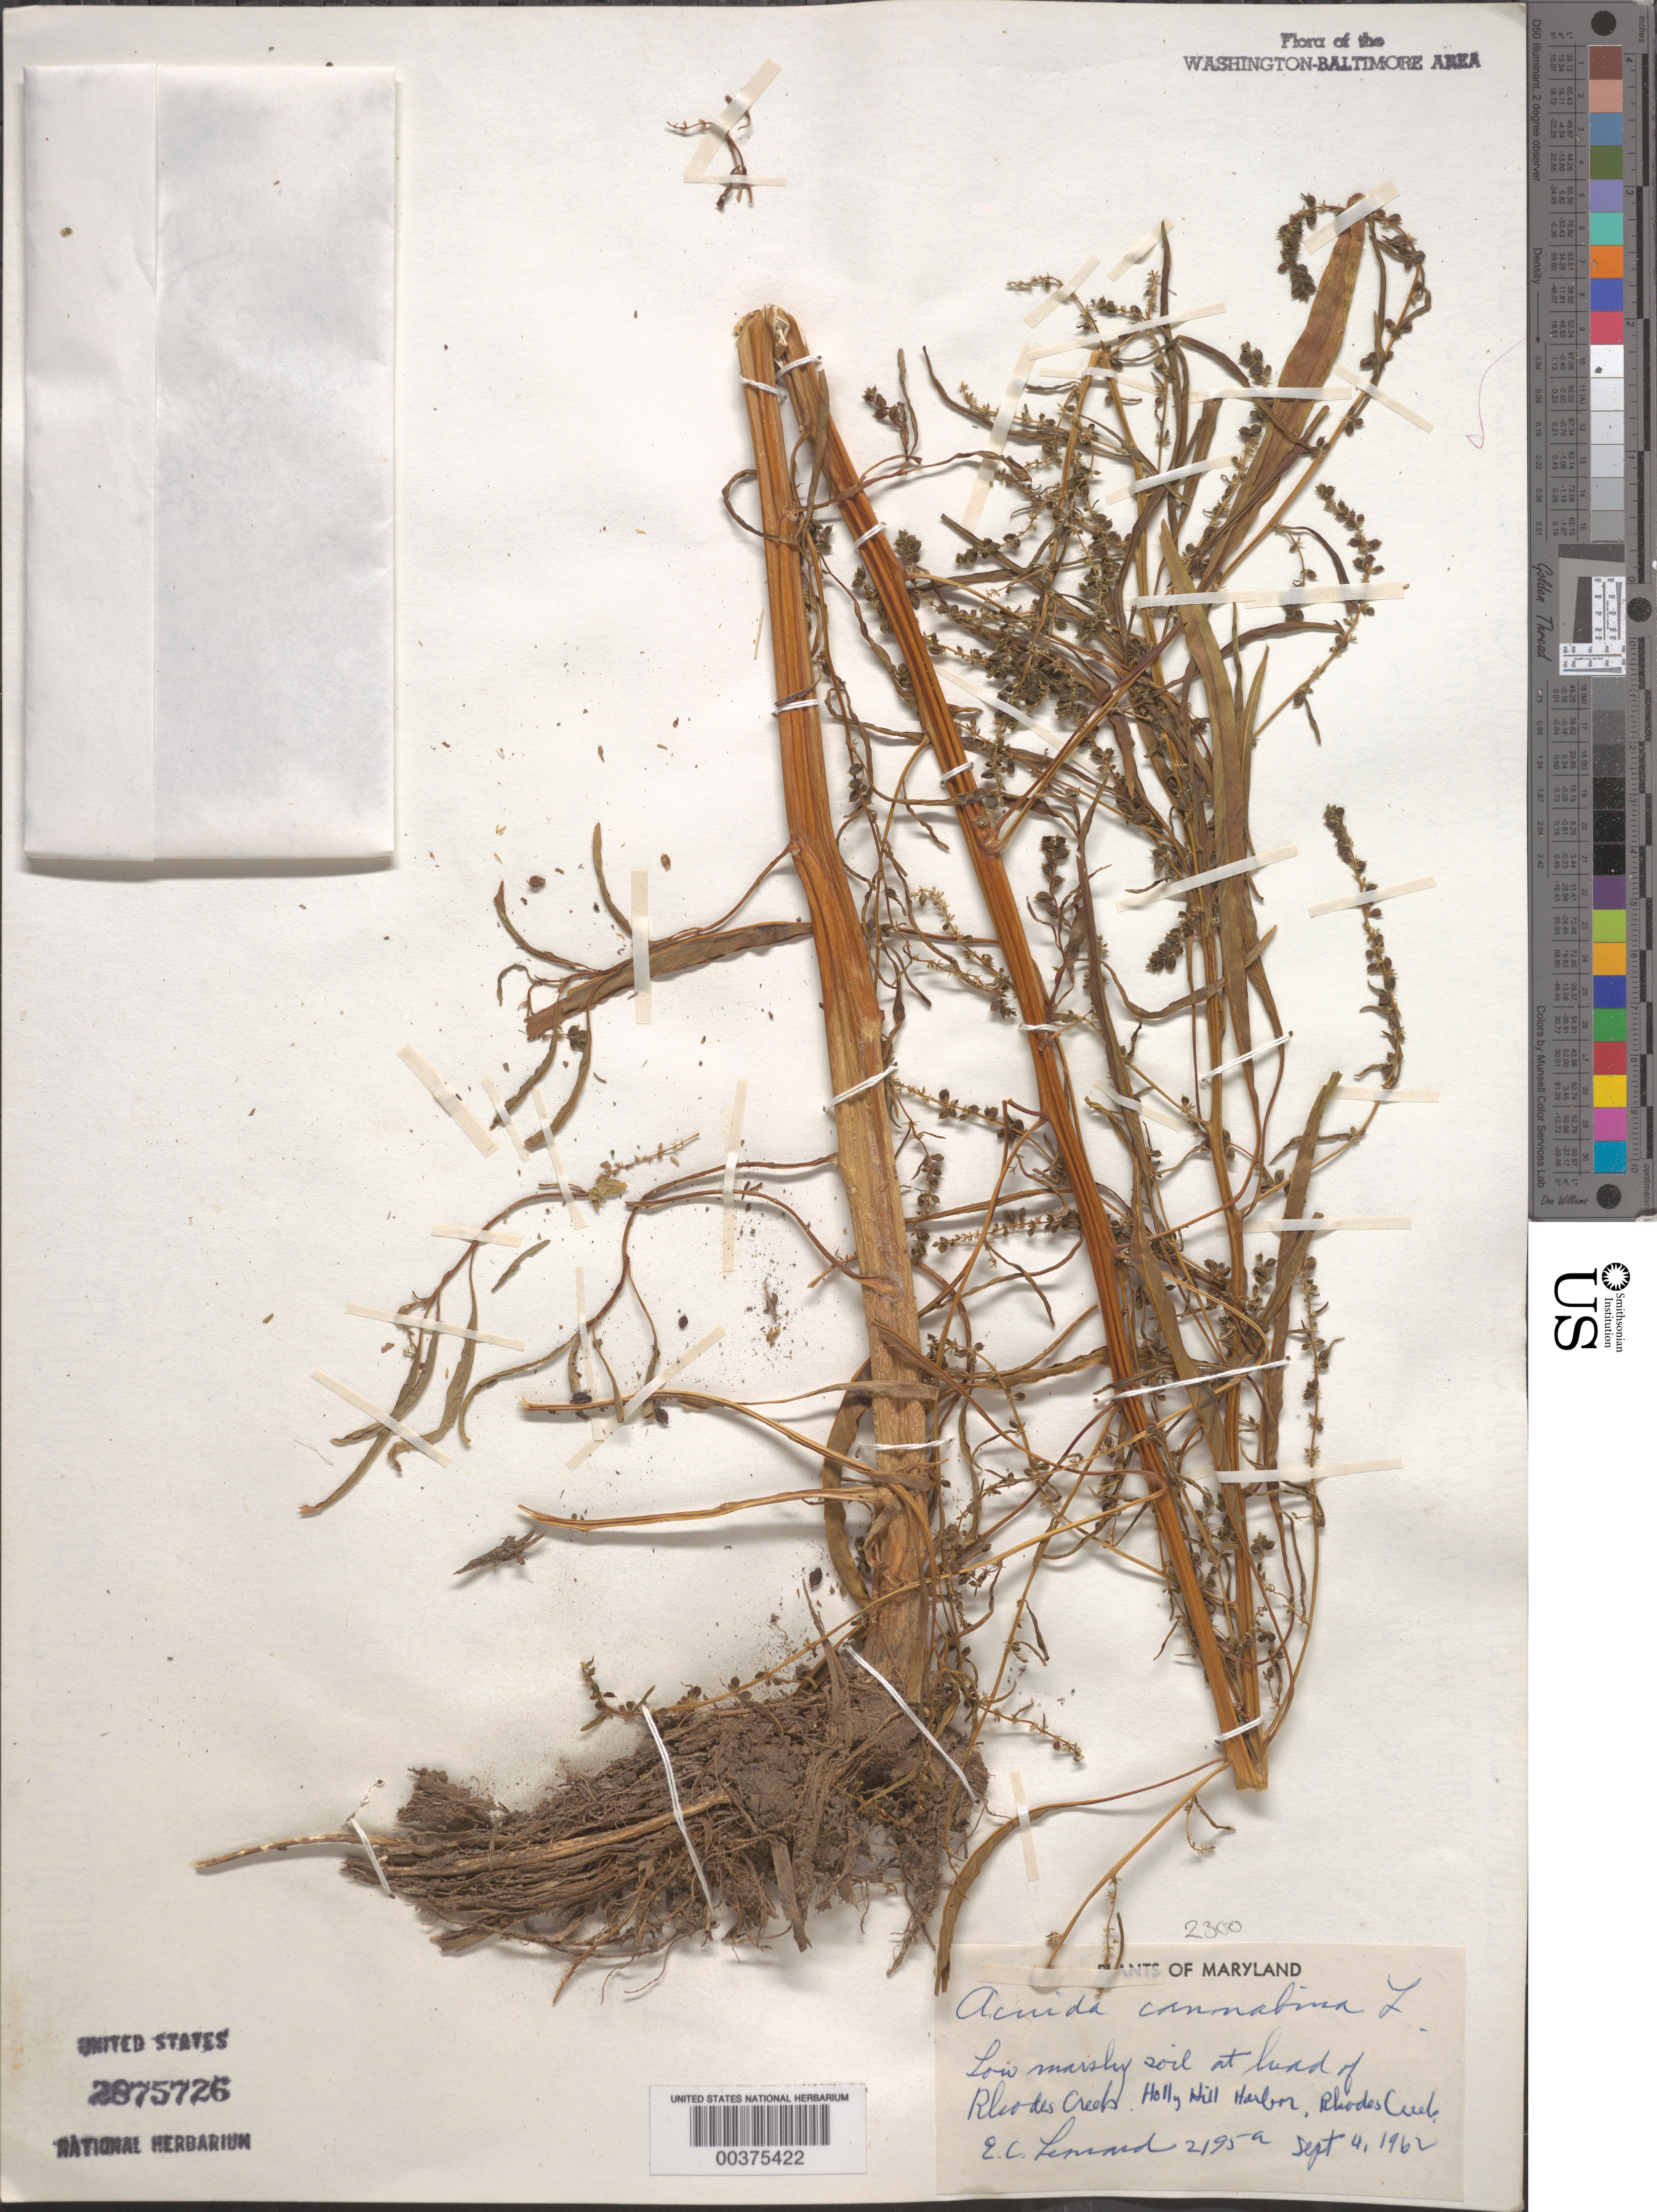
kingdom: Plantae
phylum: Tracheophyta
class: Magnoliopsida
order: Caryophyllales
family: Amaranthaceae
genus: Amaranthus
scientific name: Amaranthus cannabinus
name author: (L.) E.G. F. Sauer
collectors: E. C. Leonard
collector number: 2195A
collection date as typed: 04 Sep 1962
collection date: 1962-09-04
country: United States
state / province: Maryland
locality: Rhodes Creek, Holly Hill Harbor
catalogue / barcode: US 2875726